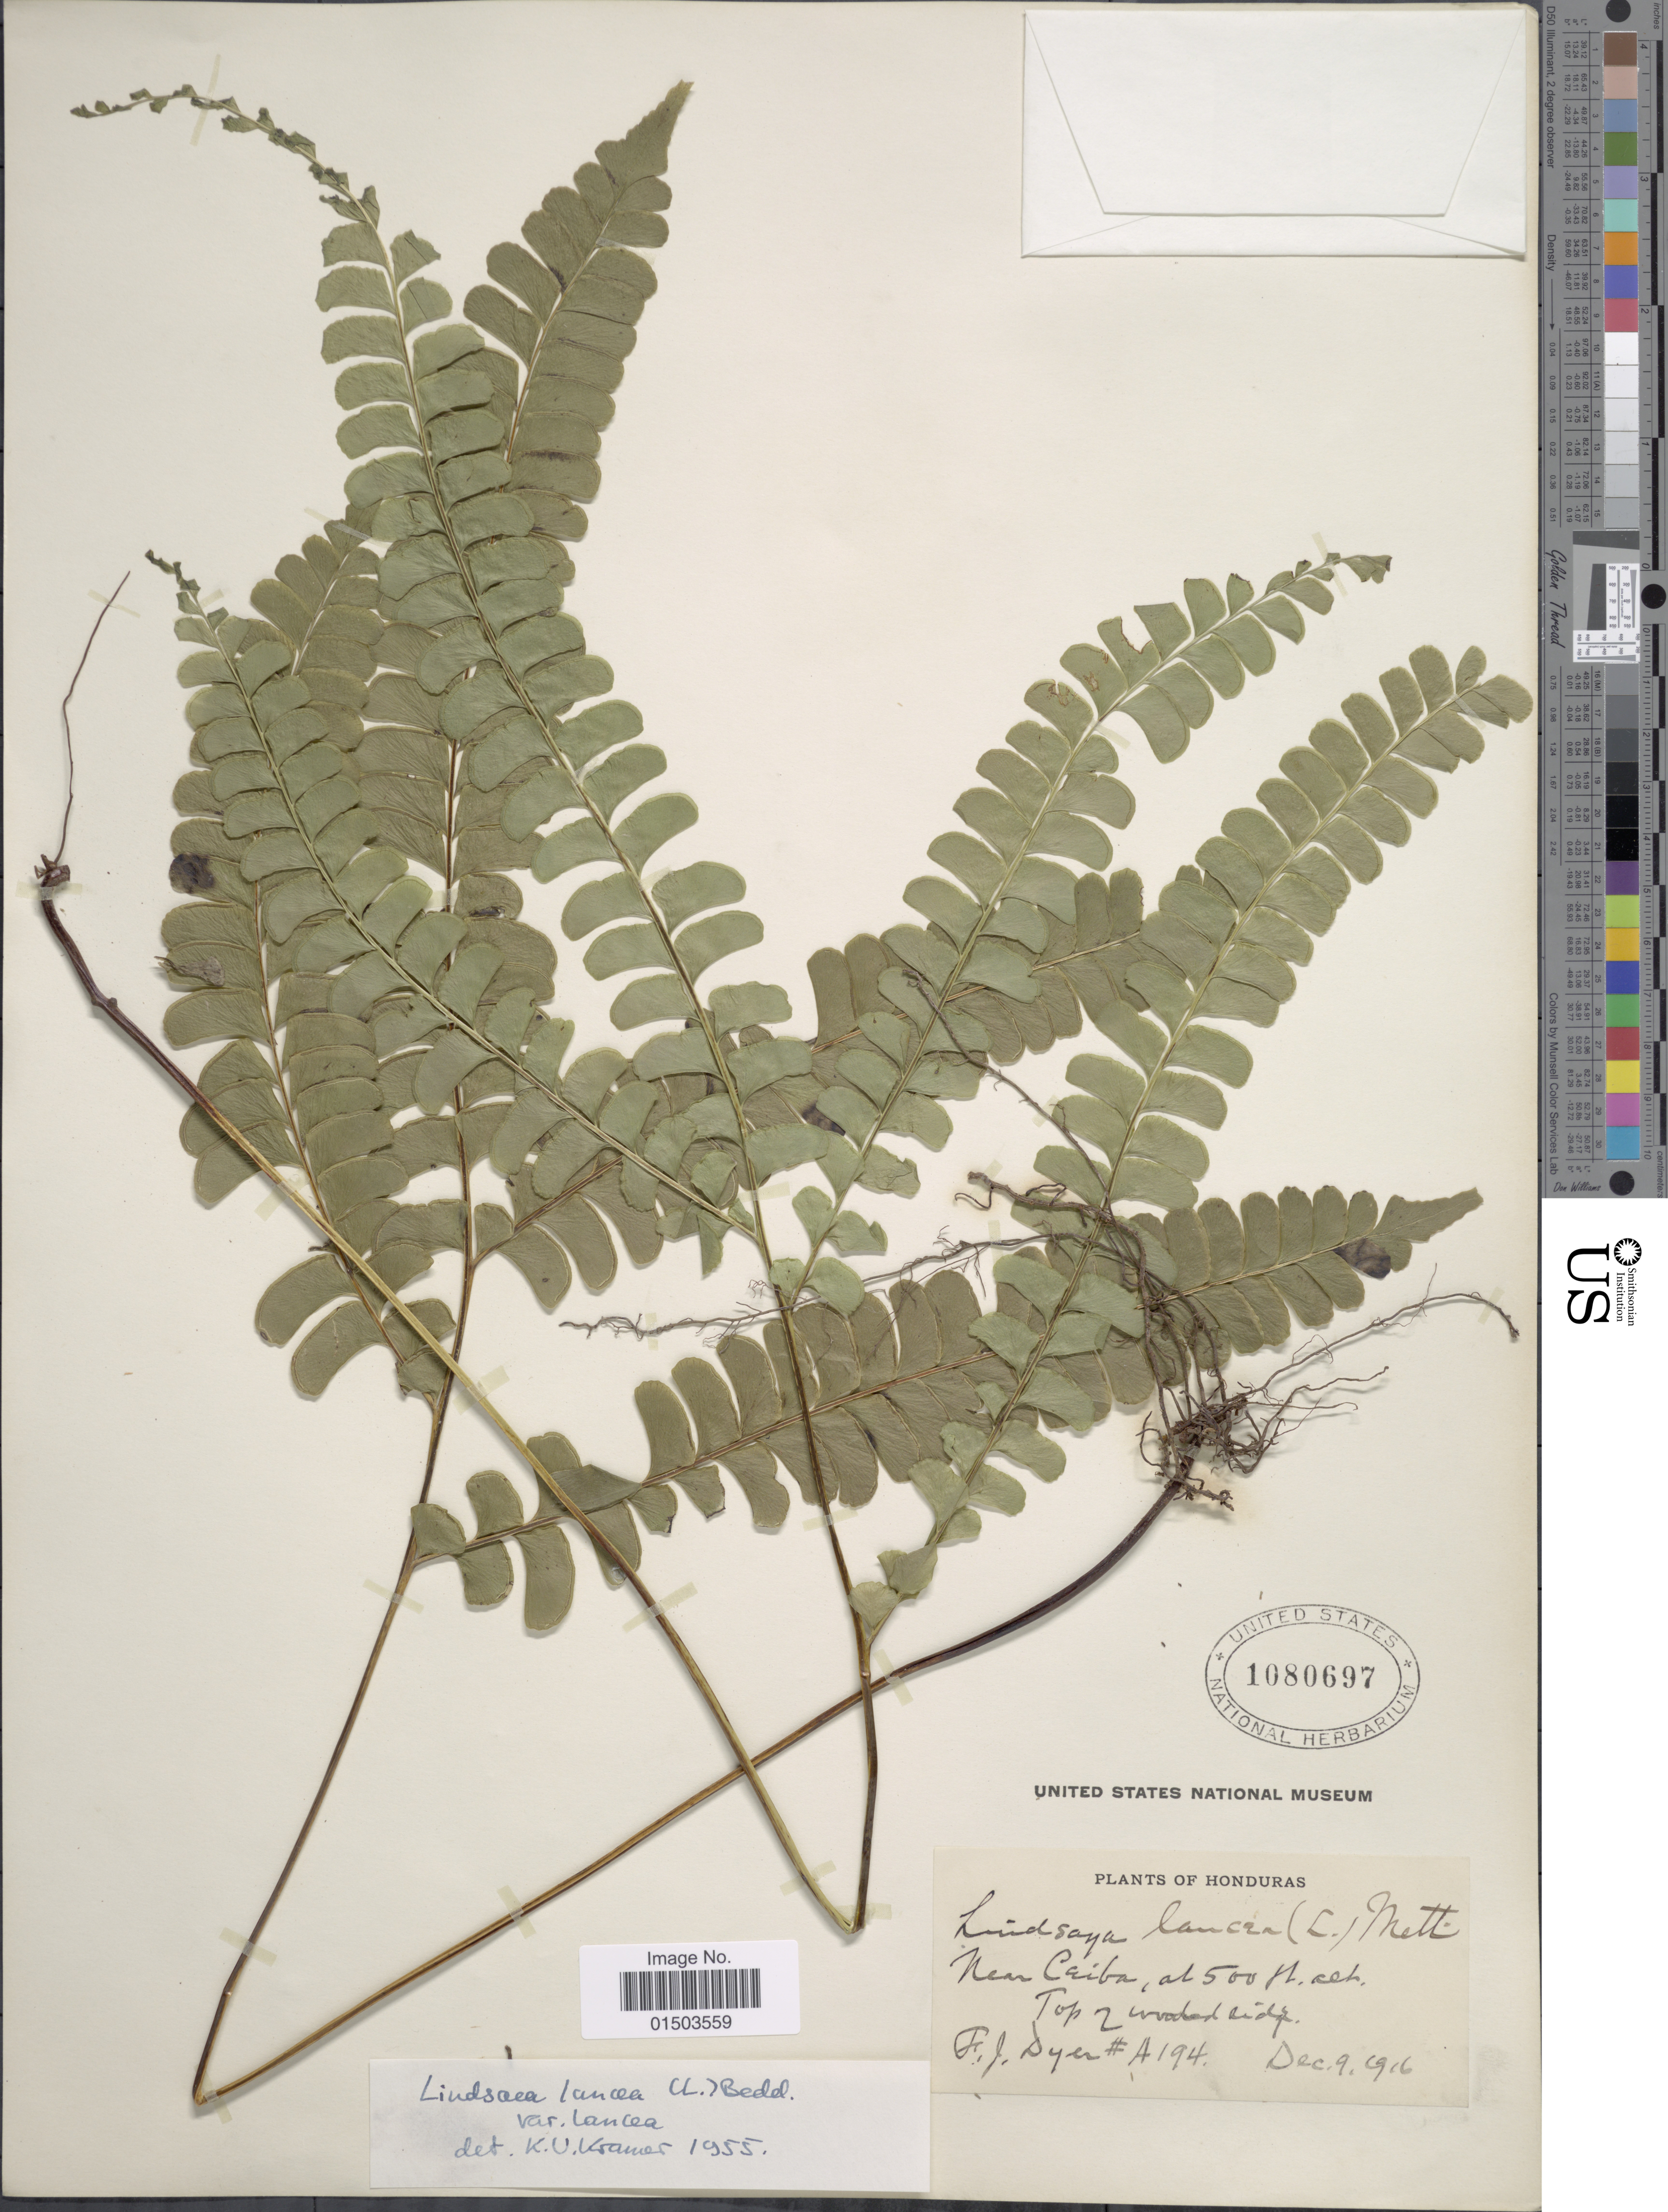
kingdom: Plantae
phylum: Tracheophyta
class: Polypodiopsida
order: Polypodiales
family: Lindsaeaceae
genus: Lindsaea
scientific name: Lindsaea lancea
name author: (L.) Bedd.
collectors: F. J. Dyer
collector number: A194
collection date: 1916-12-09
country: Honduras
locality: Honduras, Near Ceiba. Top of wooded ridge.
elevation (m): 152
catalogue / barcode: US 1080697